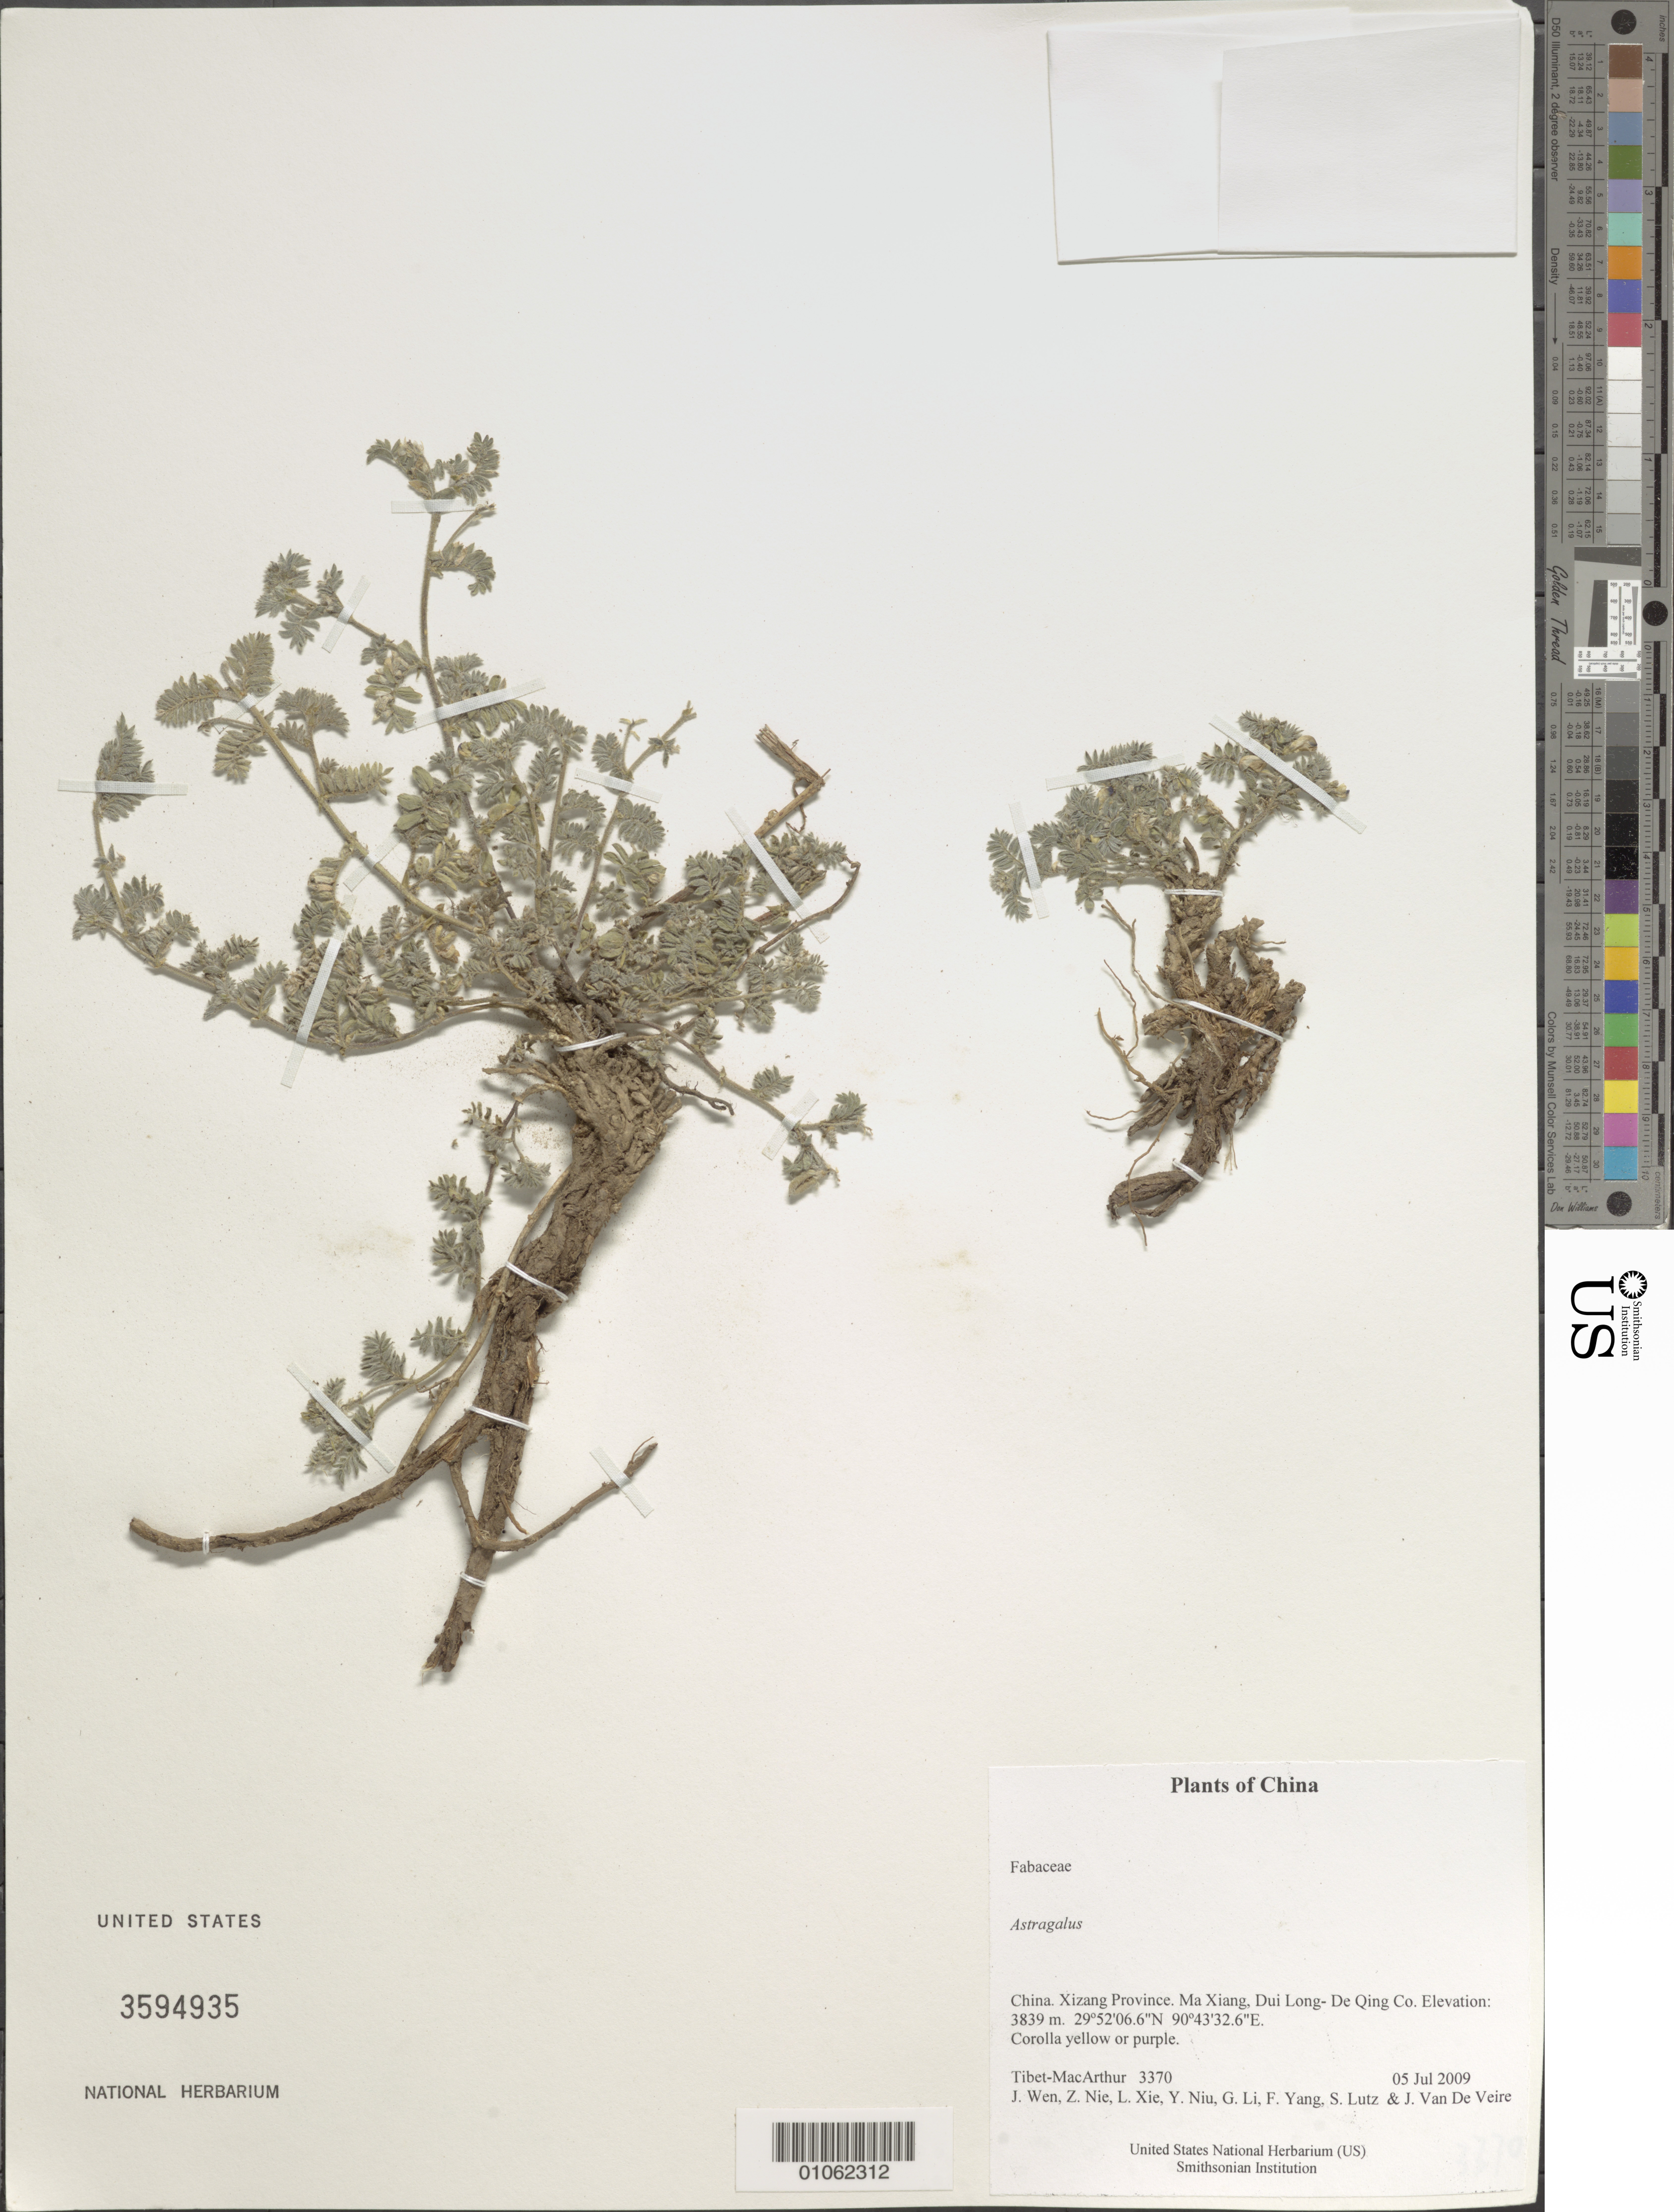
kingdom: Plantae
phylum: Tracheophyta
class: Magnoliopsida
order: Fabales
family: Fabaceae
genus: Astragalus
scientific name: Astragalus sp.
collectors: Tibet-MacArthur, J. Wen, Z. Nie, L. Xie, Y. Niu, G. Li, F. Yang, S. Lutz & J. Van De Veire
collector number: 3370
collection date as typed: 05 Jul 2009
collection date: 2009-07-05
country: China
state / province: Xizang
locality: Ma Xiang, Dui Long- De Qing Co.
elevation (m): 3839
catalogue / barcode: US 3594935